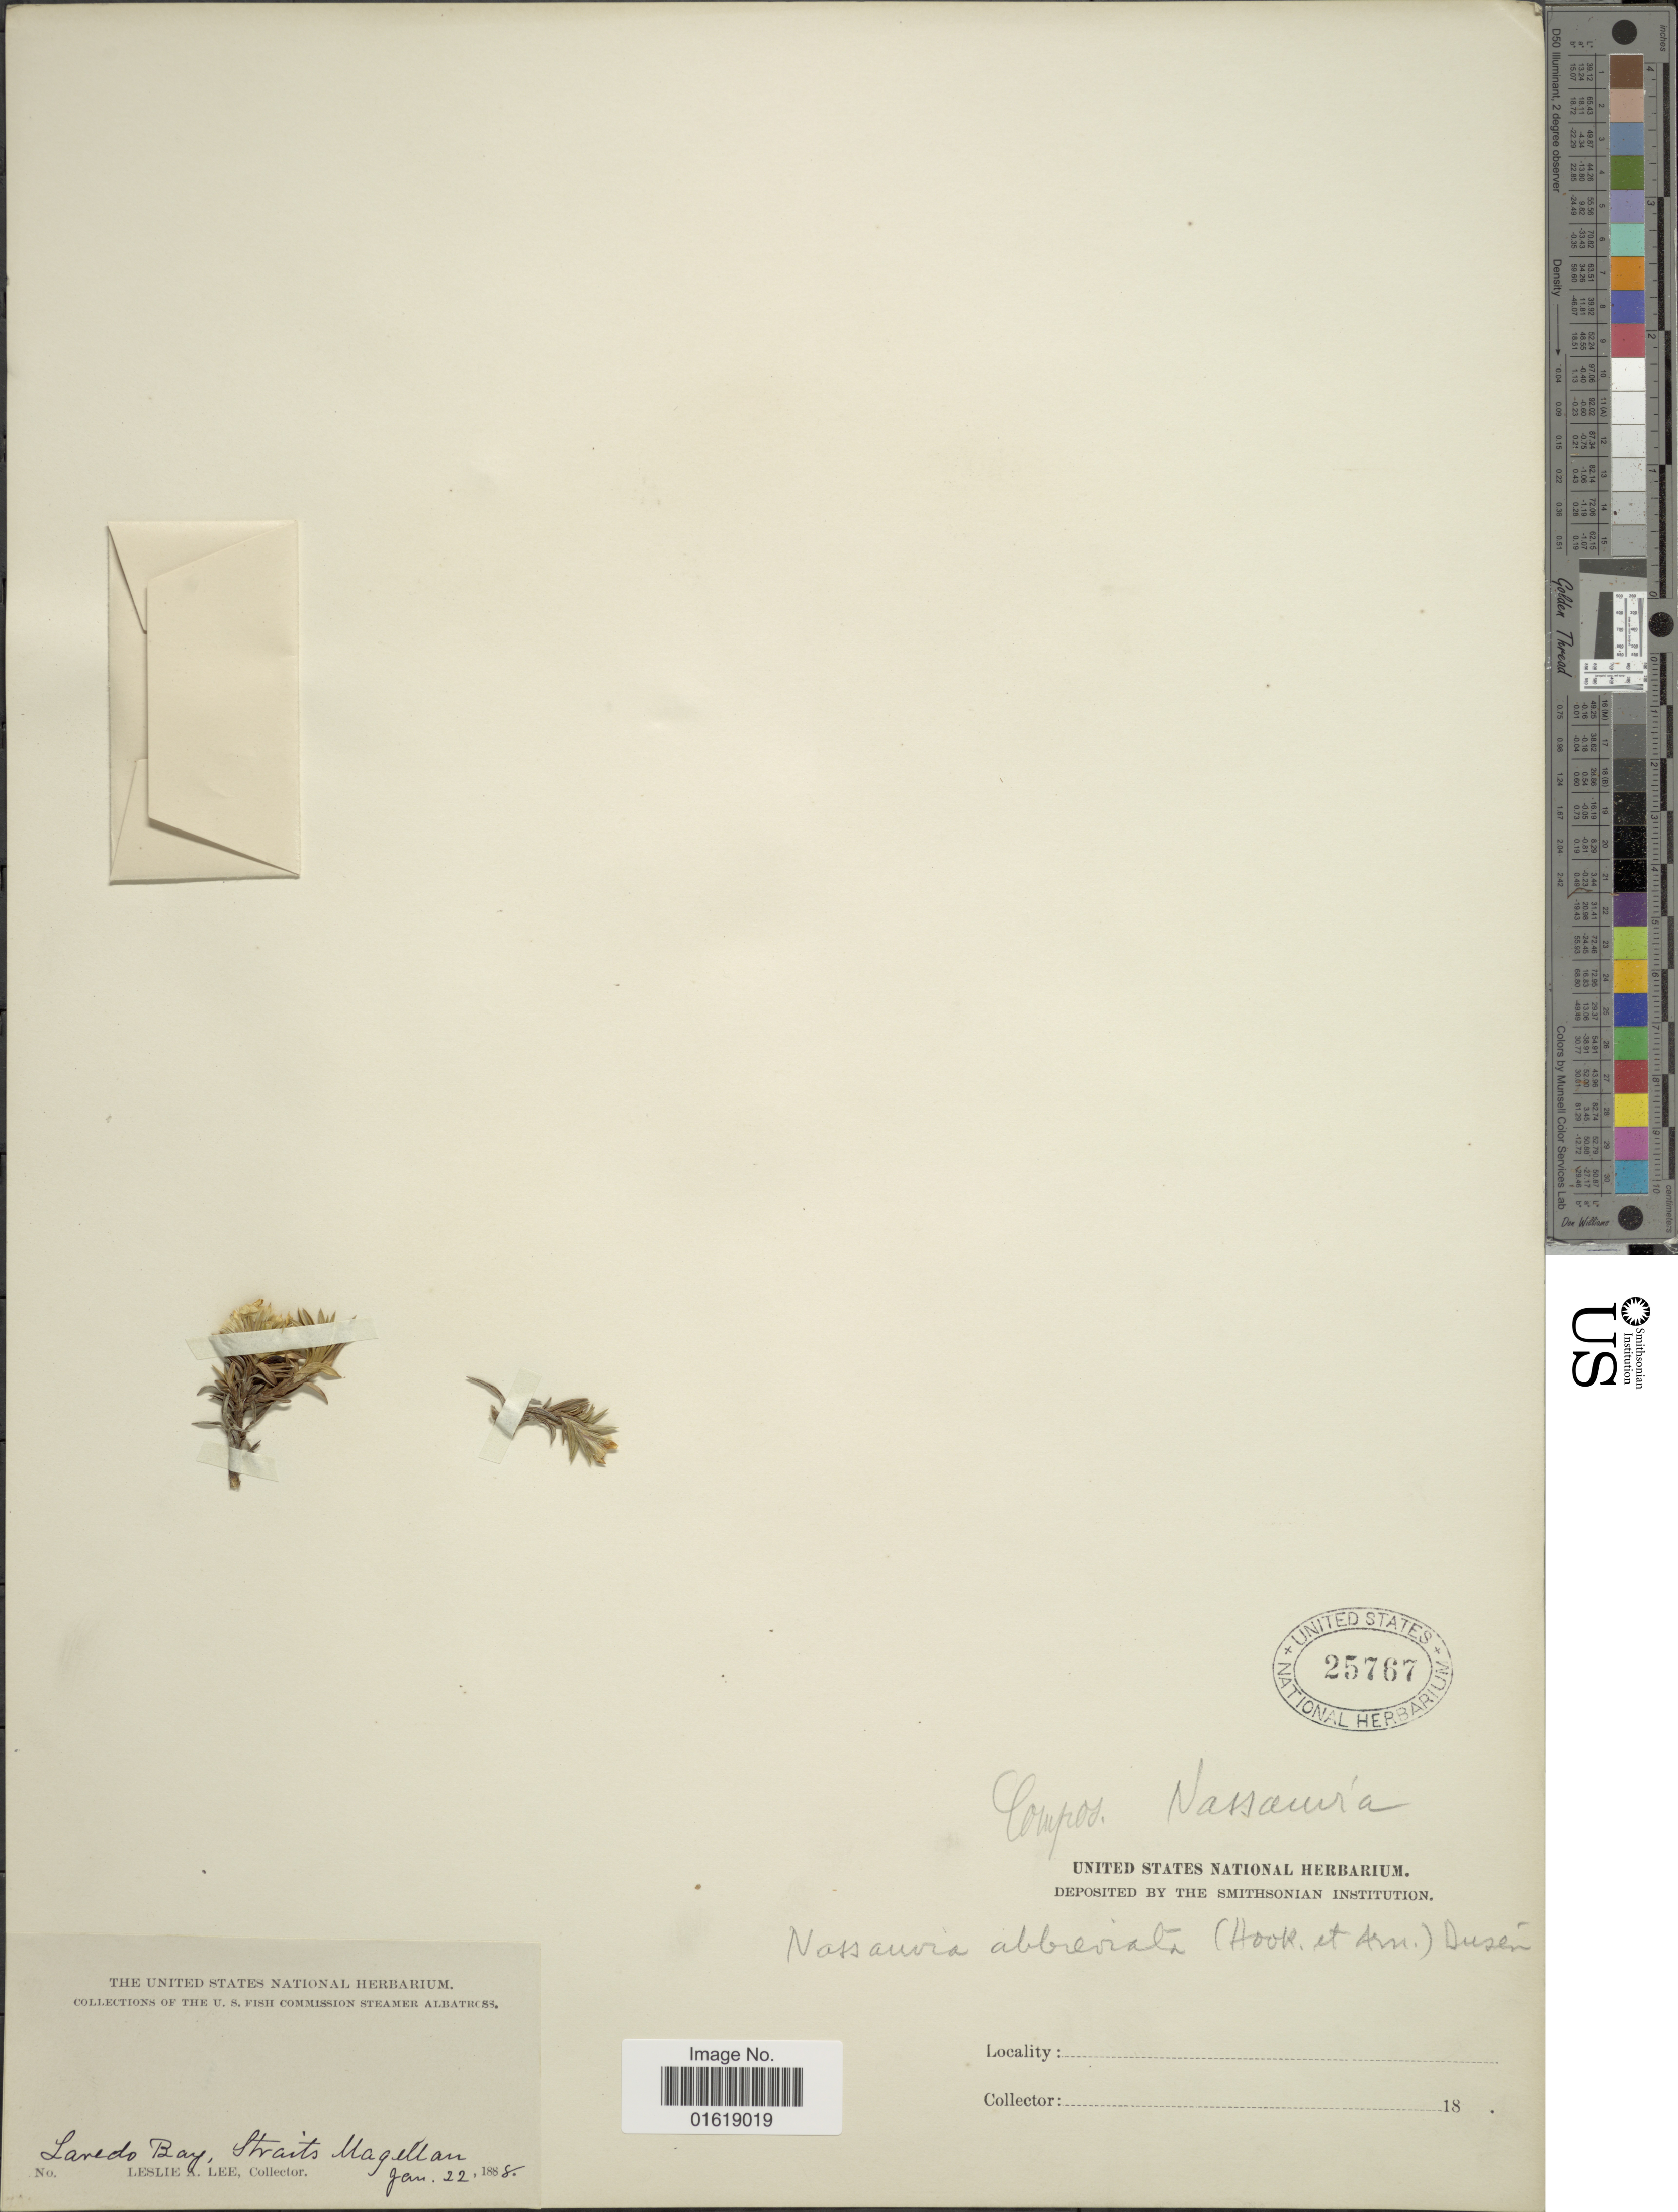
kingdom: Plantae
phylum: Tracheophyta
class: Magnoliopsida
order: Asterales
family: Asteraceae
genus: Nassauvia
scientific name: Nassauvia aculeata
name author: (Less.) Poepp. & Endl.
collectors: L. Lee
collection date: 1888-01-22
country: Chile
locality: Laredo Bay, Straits Magellan.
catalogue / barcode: US 25767